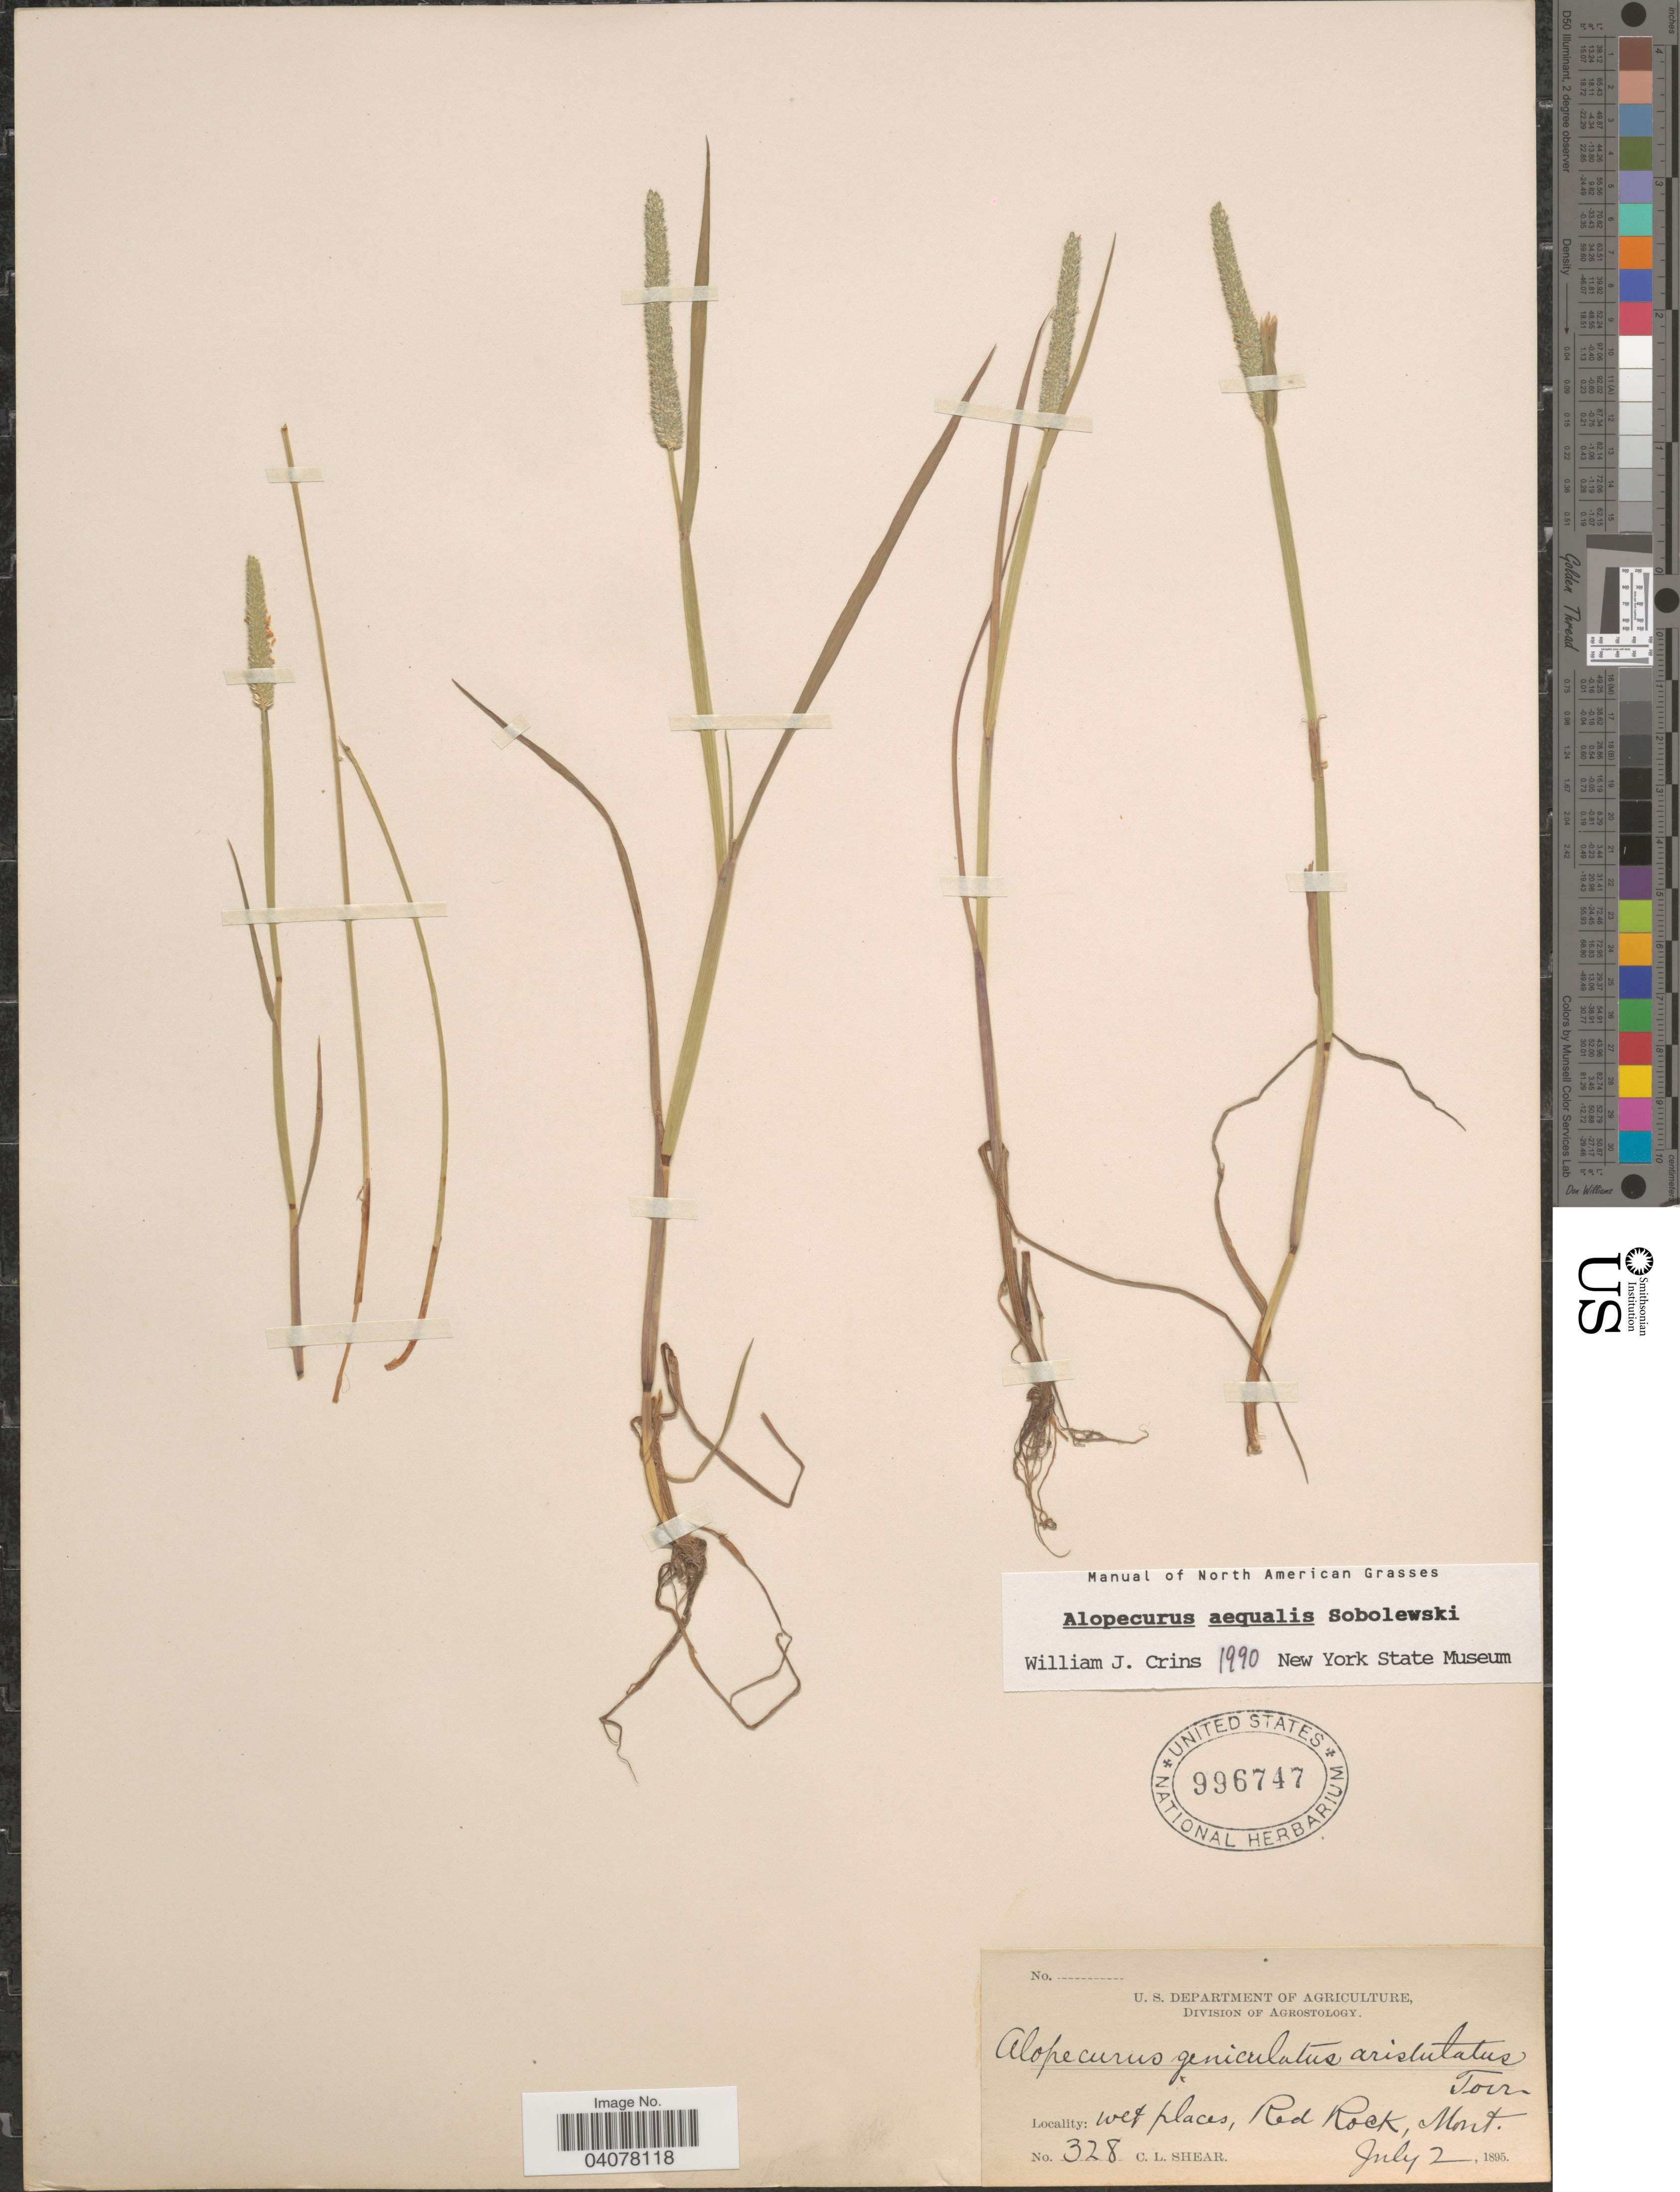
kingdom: Plantae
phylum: Tracheophyta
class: Liliopsida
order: Poales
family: Poaceae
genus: Alopecurus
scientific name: Alopecurus aequalis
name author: Sobol.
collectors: C. L. Shear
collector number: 328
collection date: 1895-07-02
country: United States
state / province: Montana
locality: Wet places, Red Rock.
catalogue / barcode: US 996747